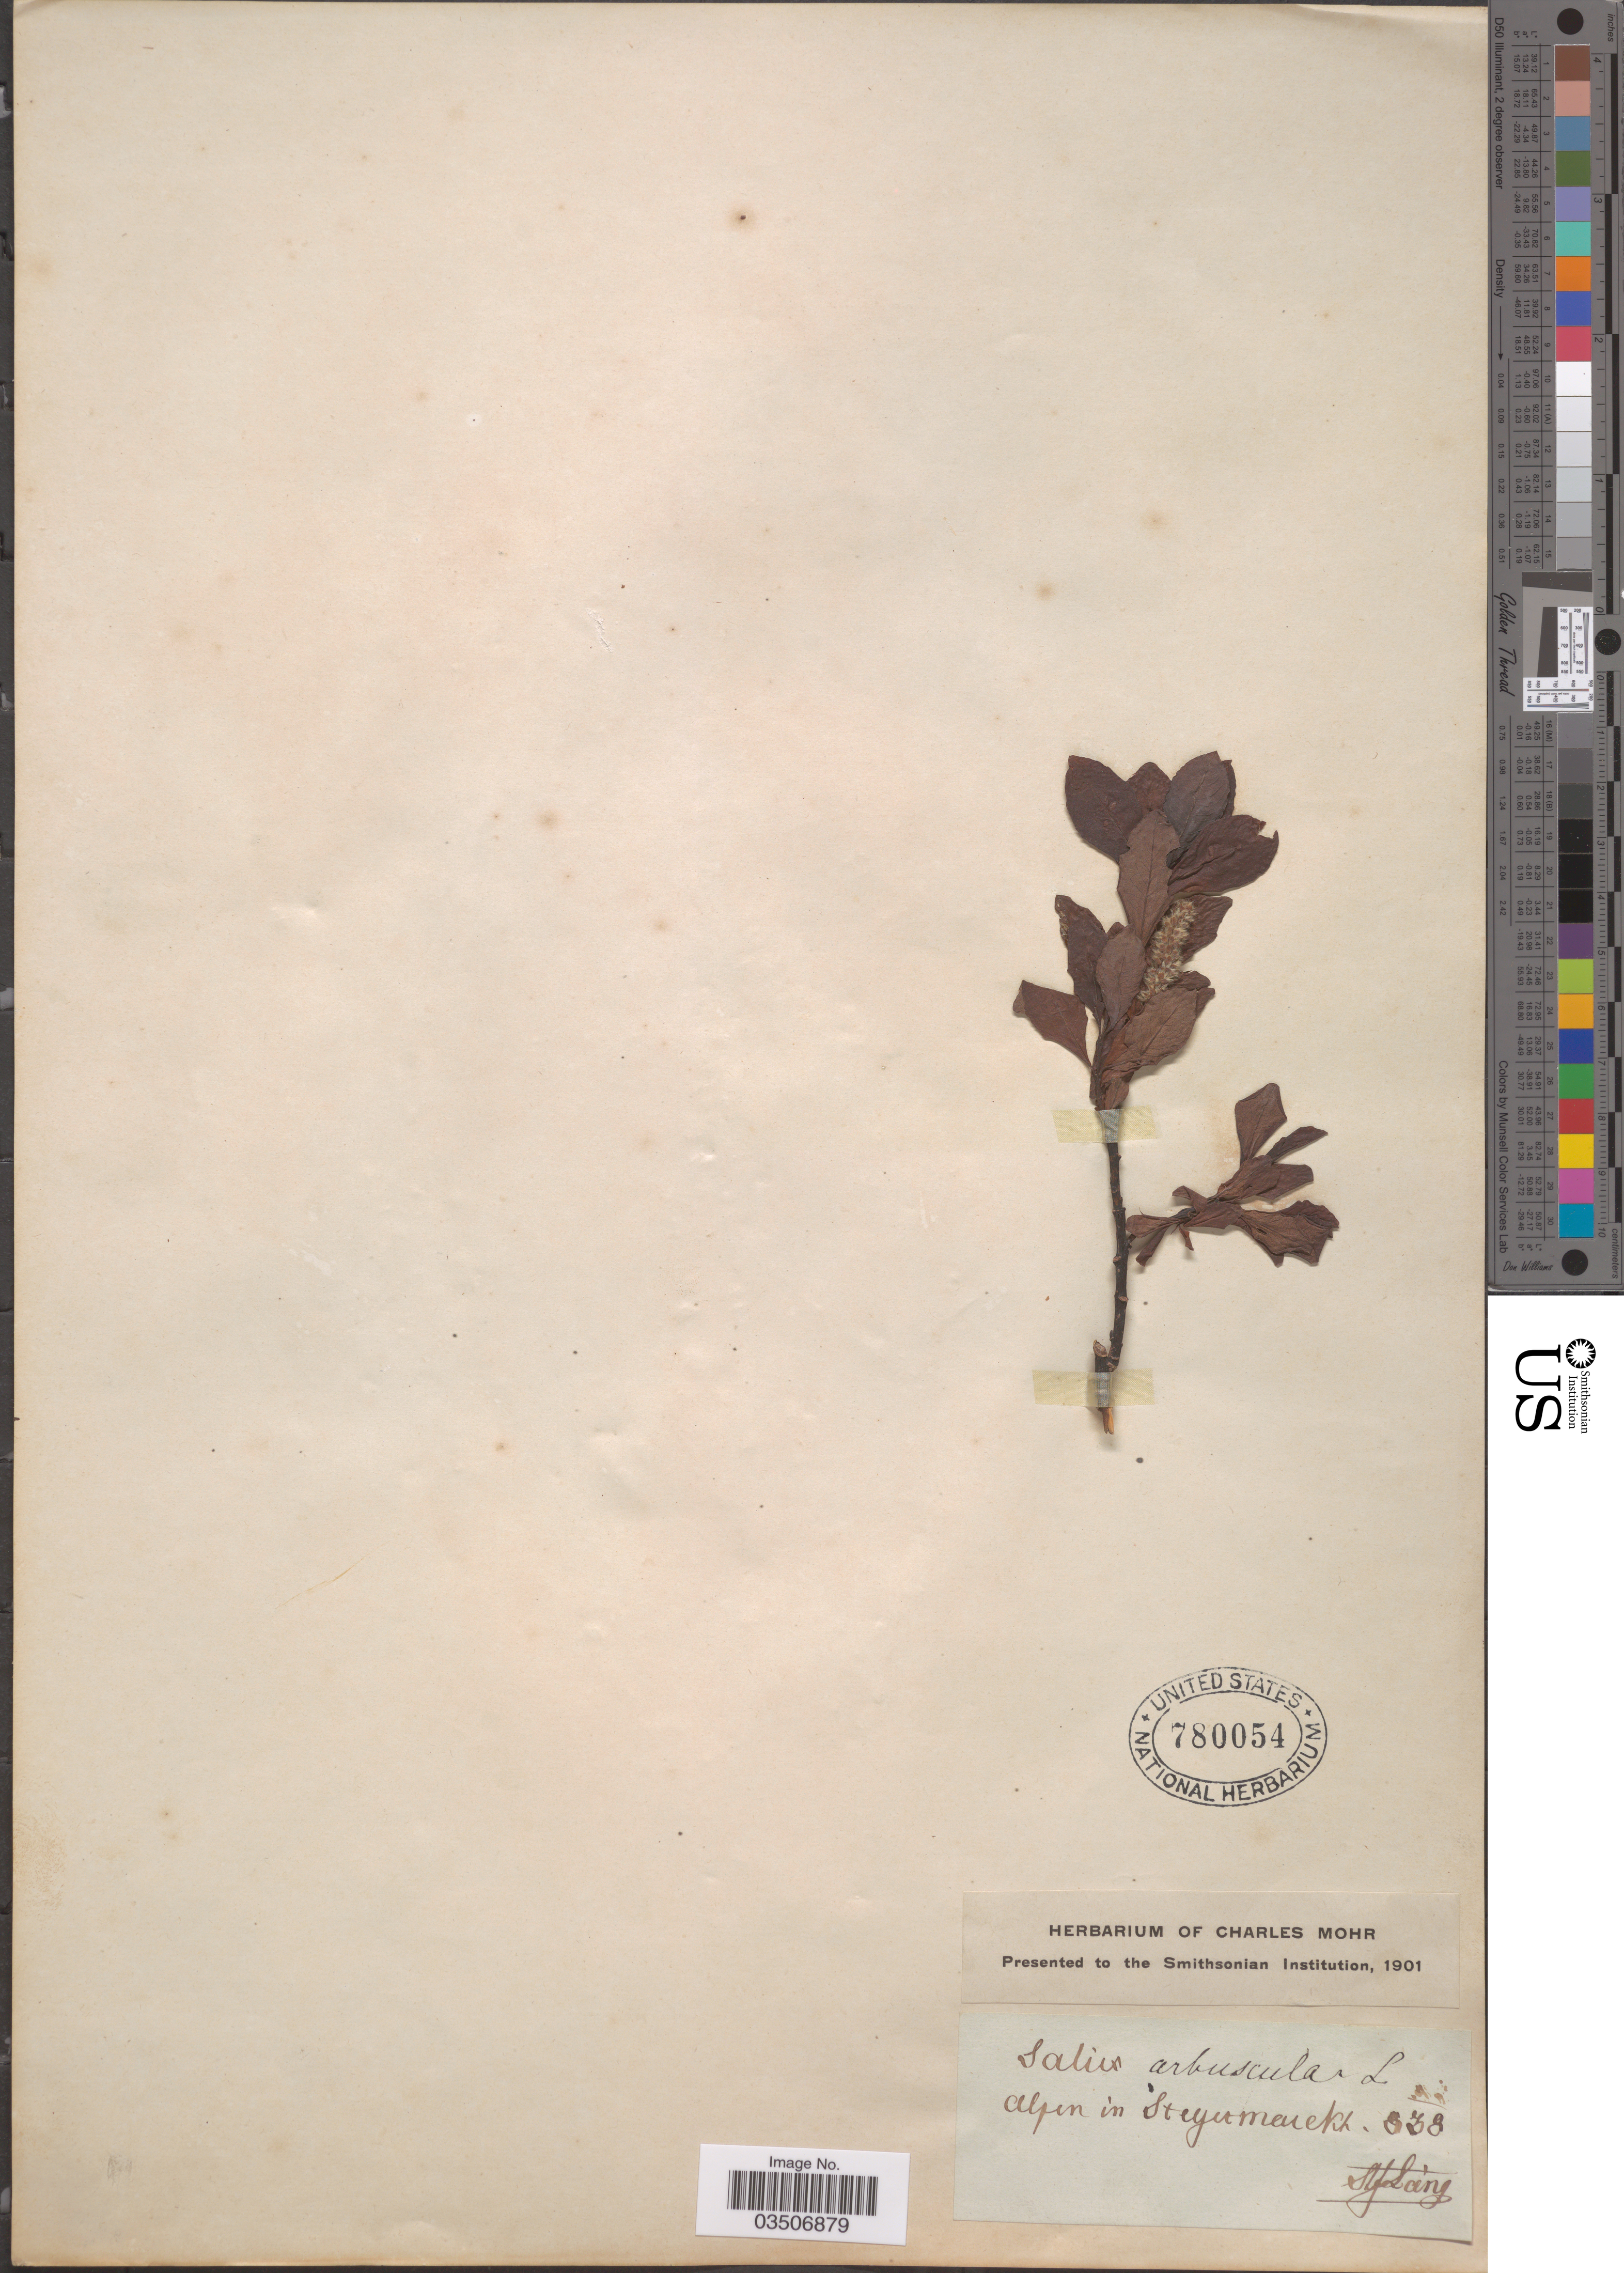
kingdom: Plantae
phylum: Tracheophyta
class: Magnoliopsida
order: Malpighiales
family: Salicaceae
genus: Salix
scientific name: Salix arbuscula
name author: L.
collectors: A. F. Láng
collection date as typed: Transcribed d/m/y: /5/38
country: Germany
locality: Alpen in Steyermarck [interpreted].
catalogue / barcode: US 780054